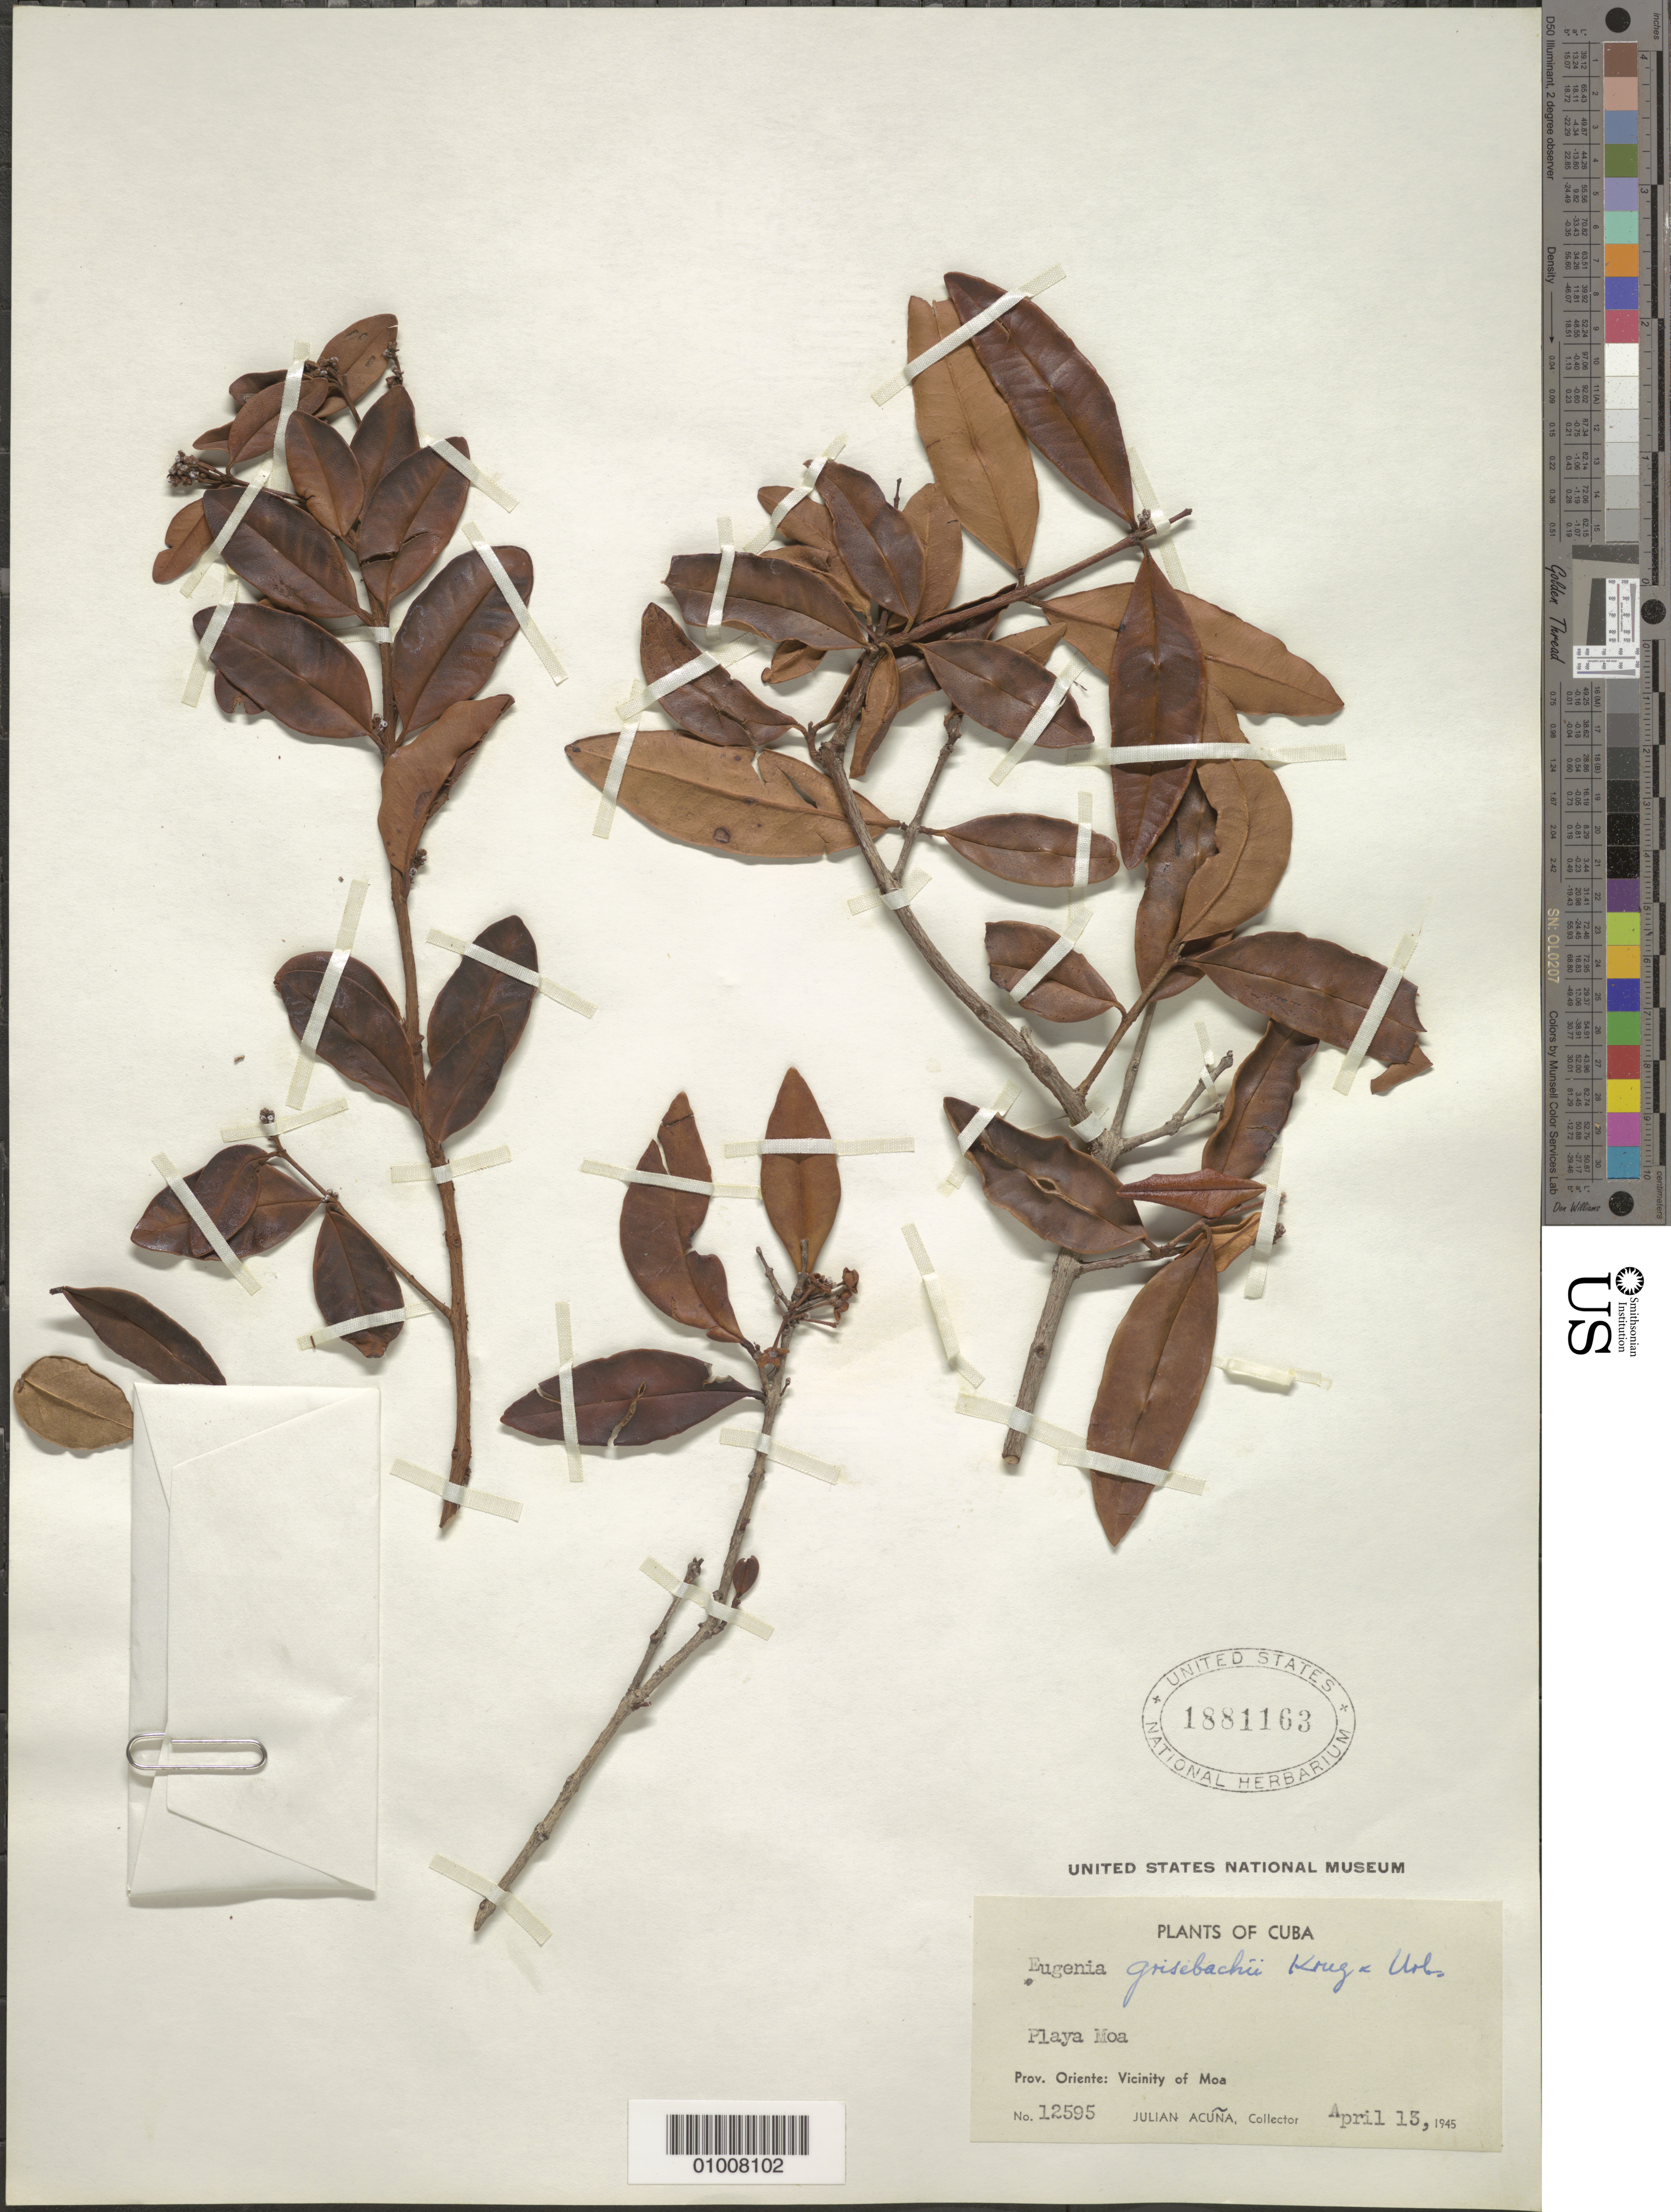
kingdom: Plantae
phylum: Tracheophyta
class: Magnoliopsida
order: Myrtales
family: Myrtaceae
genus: Eugenia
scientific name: Eugenia grisebachii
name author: Krug & Urb.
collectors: J. Acuña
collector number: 12595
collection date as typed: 13 Apr 1945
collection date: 1945-04-13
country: Cuba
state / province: Holguín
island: Cuba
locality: Playa Moa Vicinity of Moa [Oriente]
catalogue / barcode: US 1881163